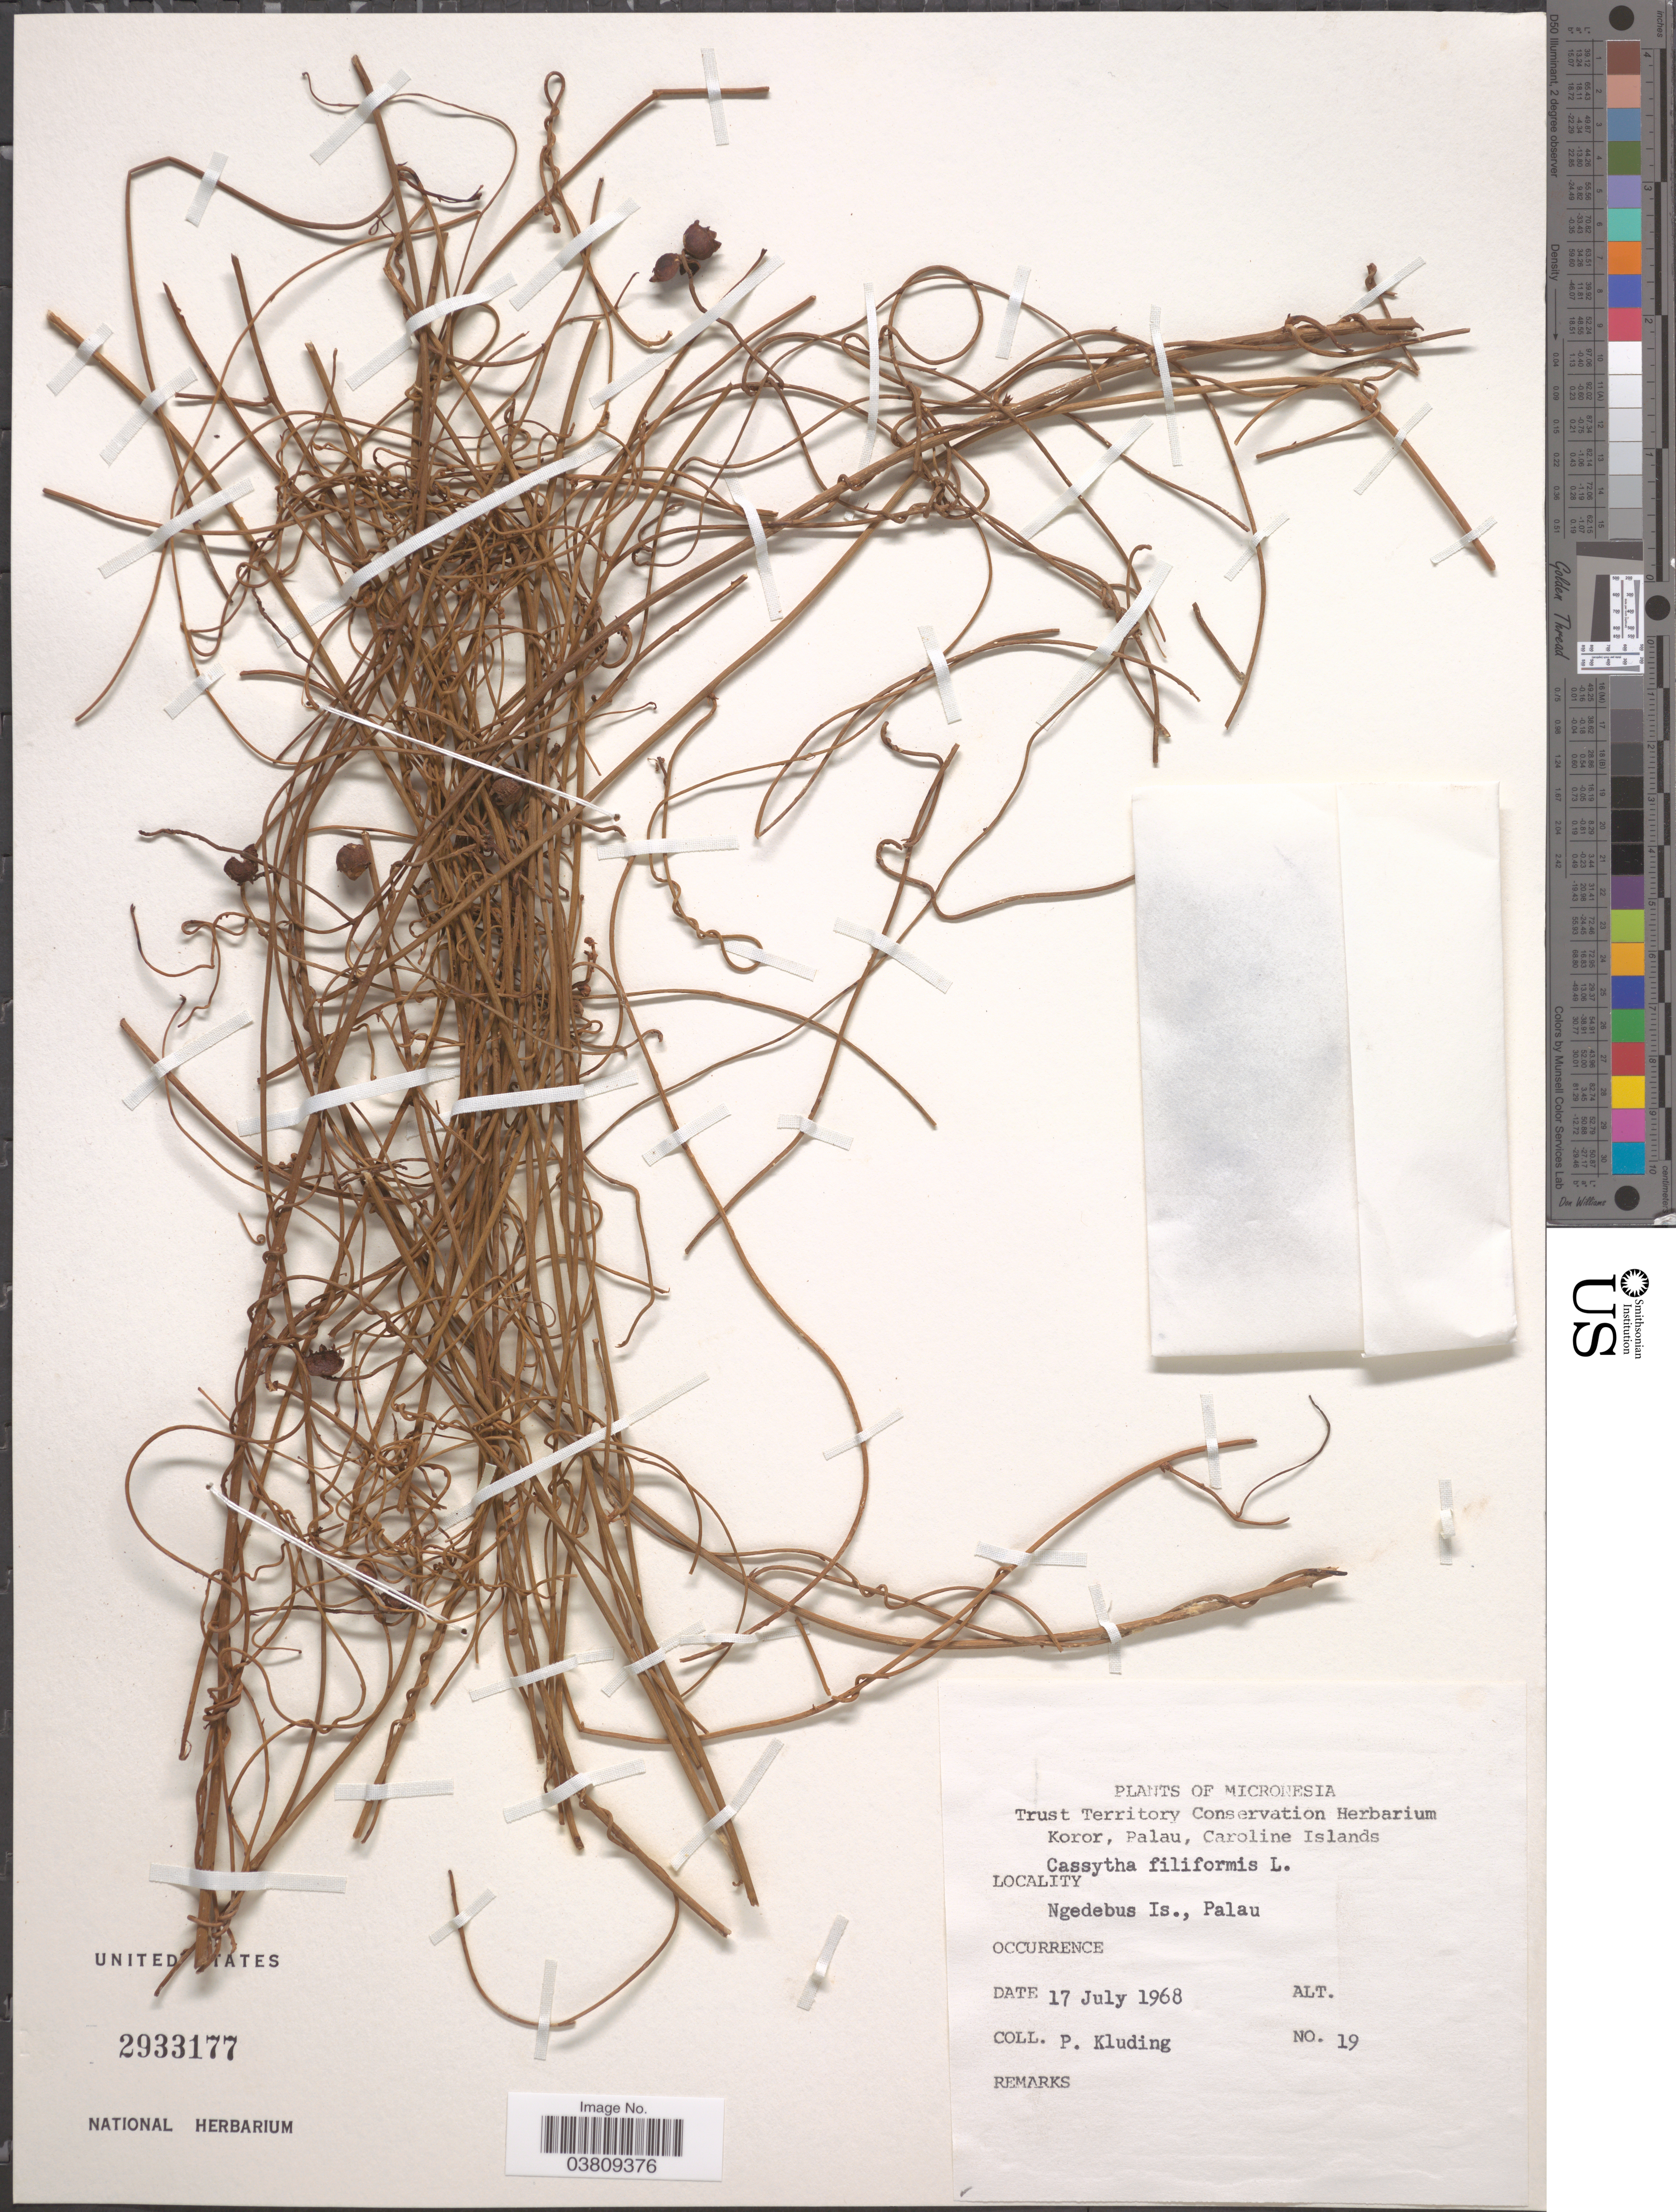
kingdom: Plantae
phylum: Tracheophyta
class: Magnoliopsida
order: Laurales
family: Lauraceae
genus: Cassytha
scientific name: Cassytha filiformis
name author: L.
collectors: P. Kluding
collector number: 19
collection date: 1968-07-17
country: Palau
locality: Micronesia. Ngedebus Is., Palau.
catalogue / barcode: US 2933177